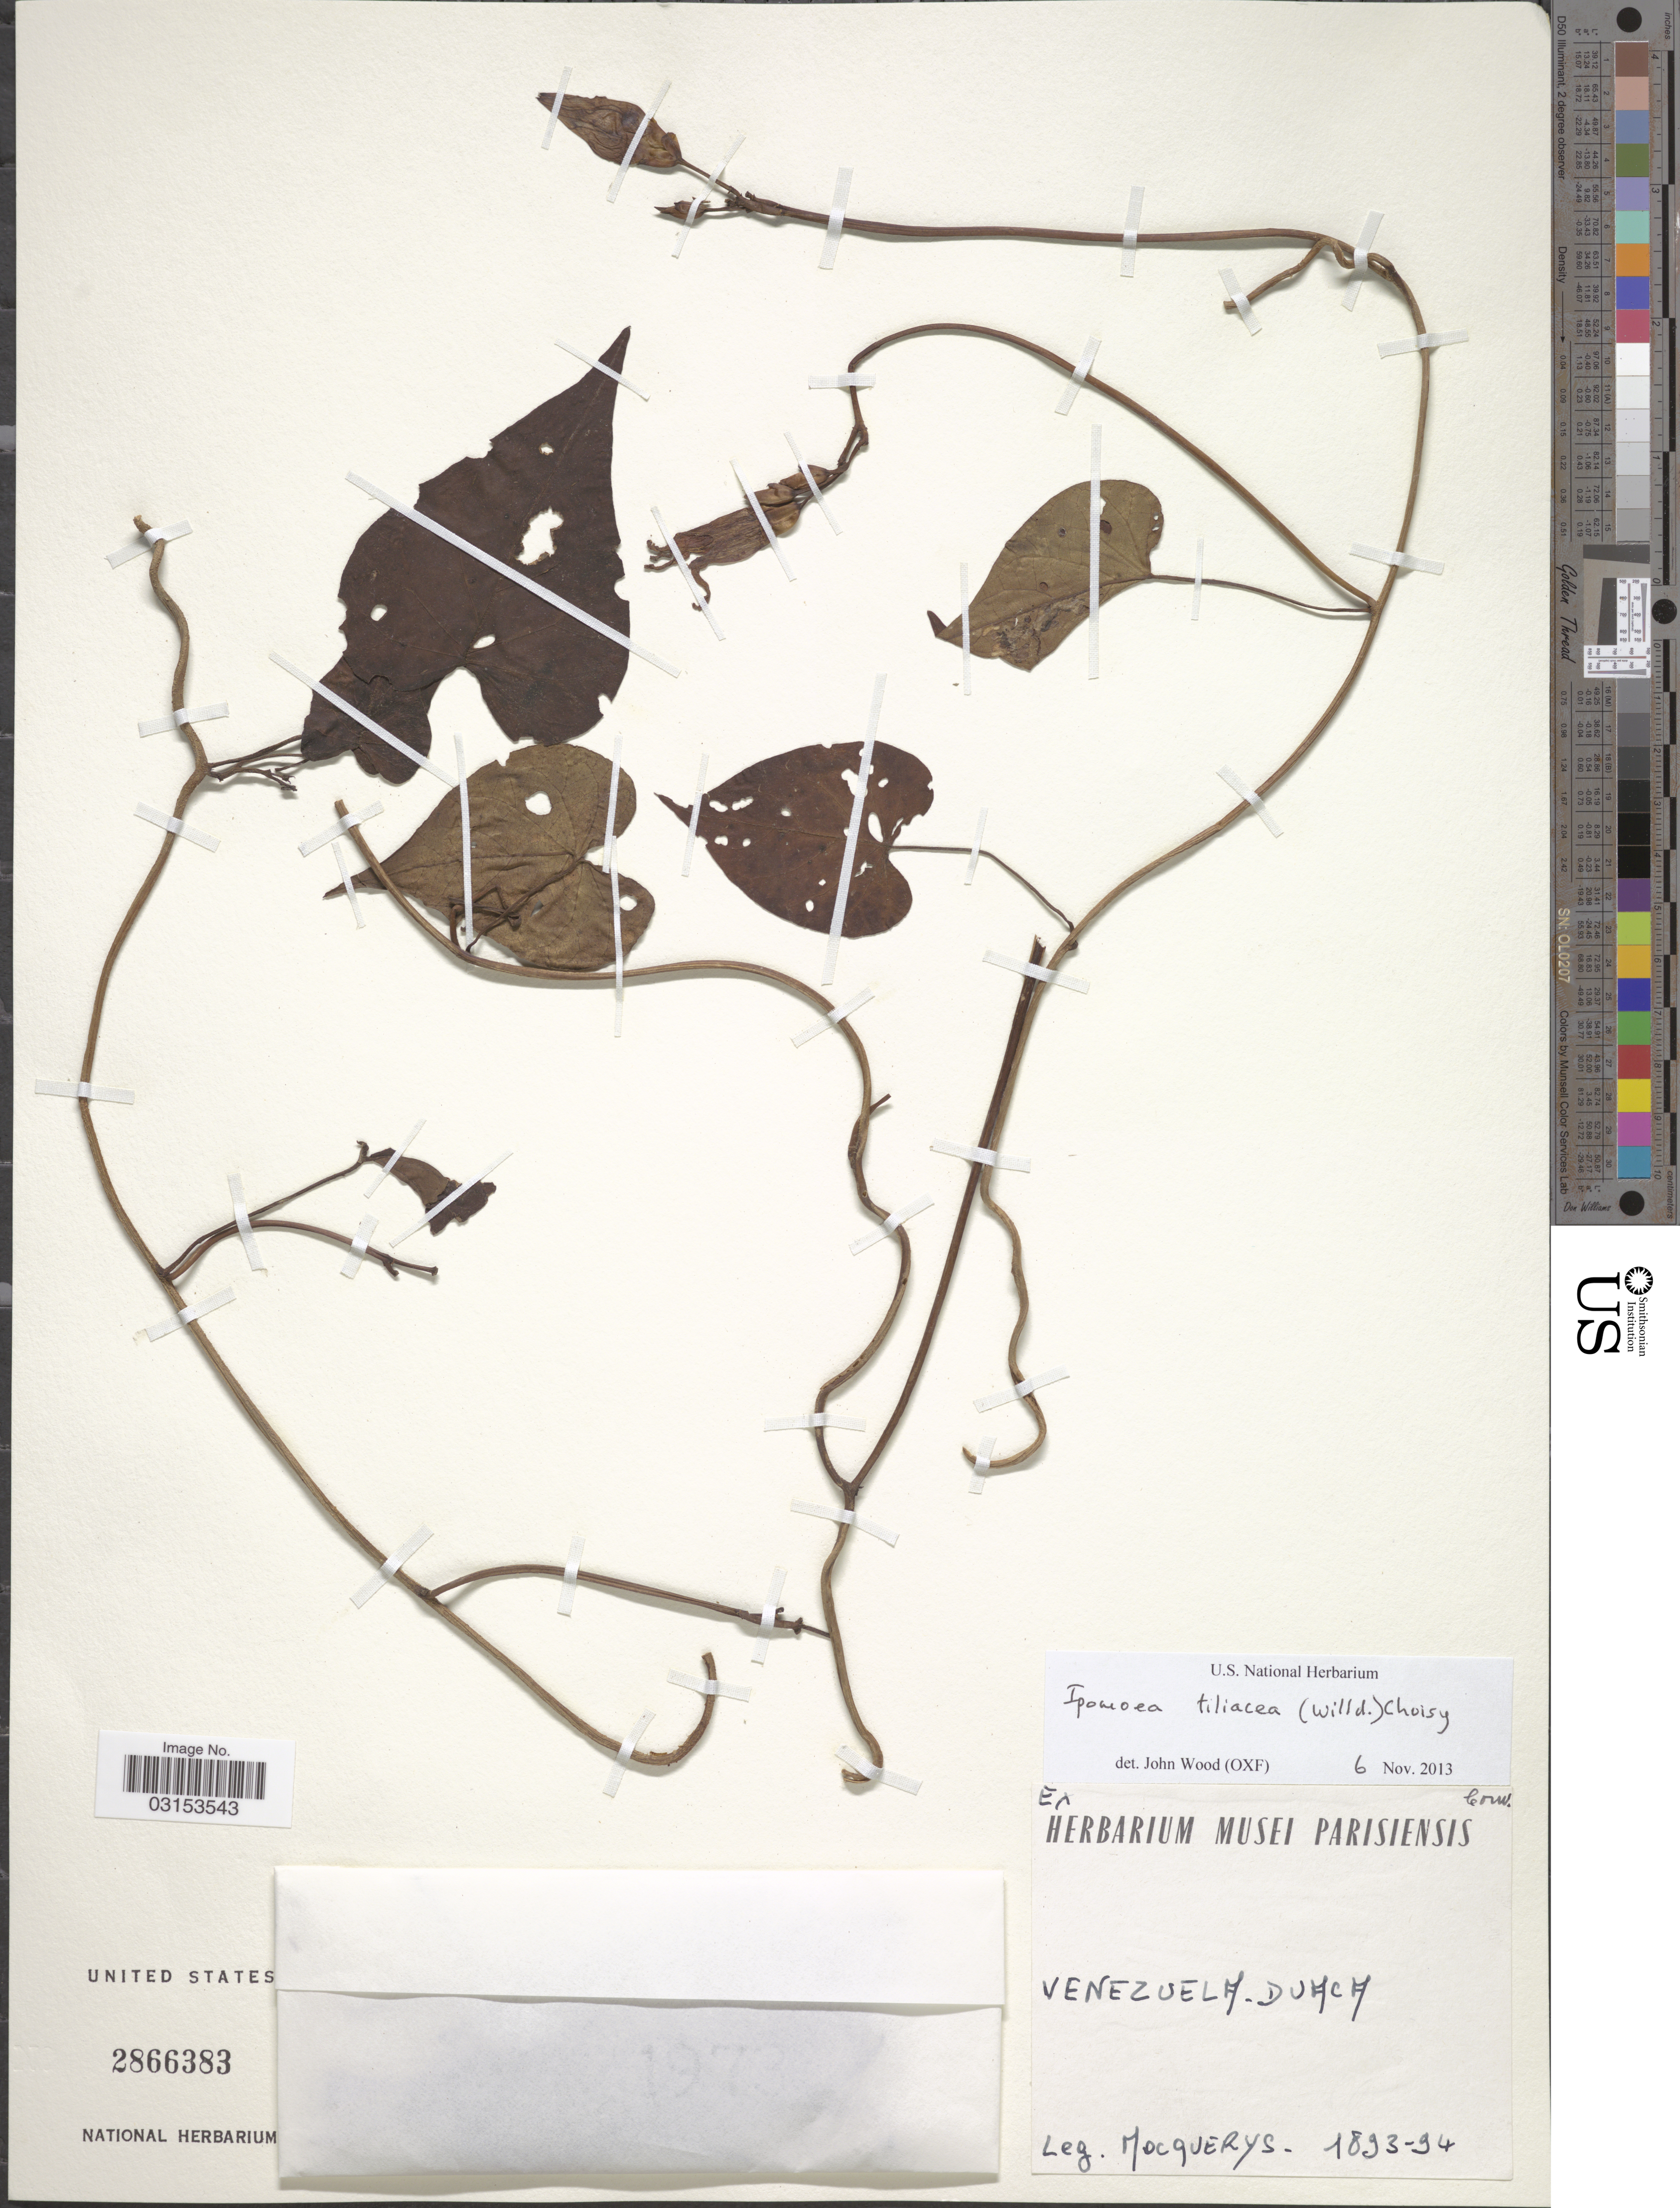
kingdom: Plantae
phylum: Tracheophyta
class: Magnoliopsida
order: Solanales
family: Convolvulaceae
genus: Ipomoea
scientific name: Ipomoea tiliacea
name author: (Willd.) Choisy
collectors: A. Mocquerys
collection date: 1893/1894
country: Venezuela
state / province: Lara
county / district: Crespo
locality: Duaca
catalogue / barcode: US 2866383